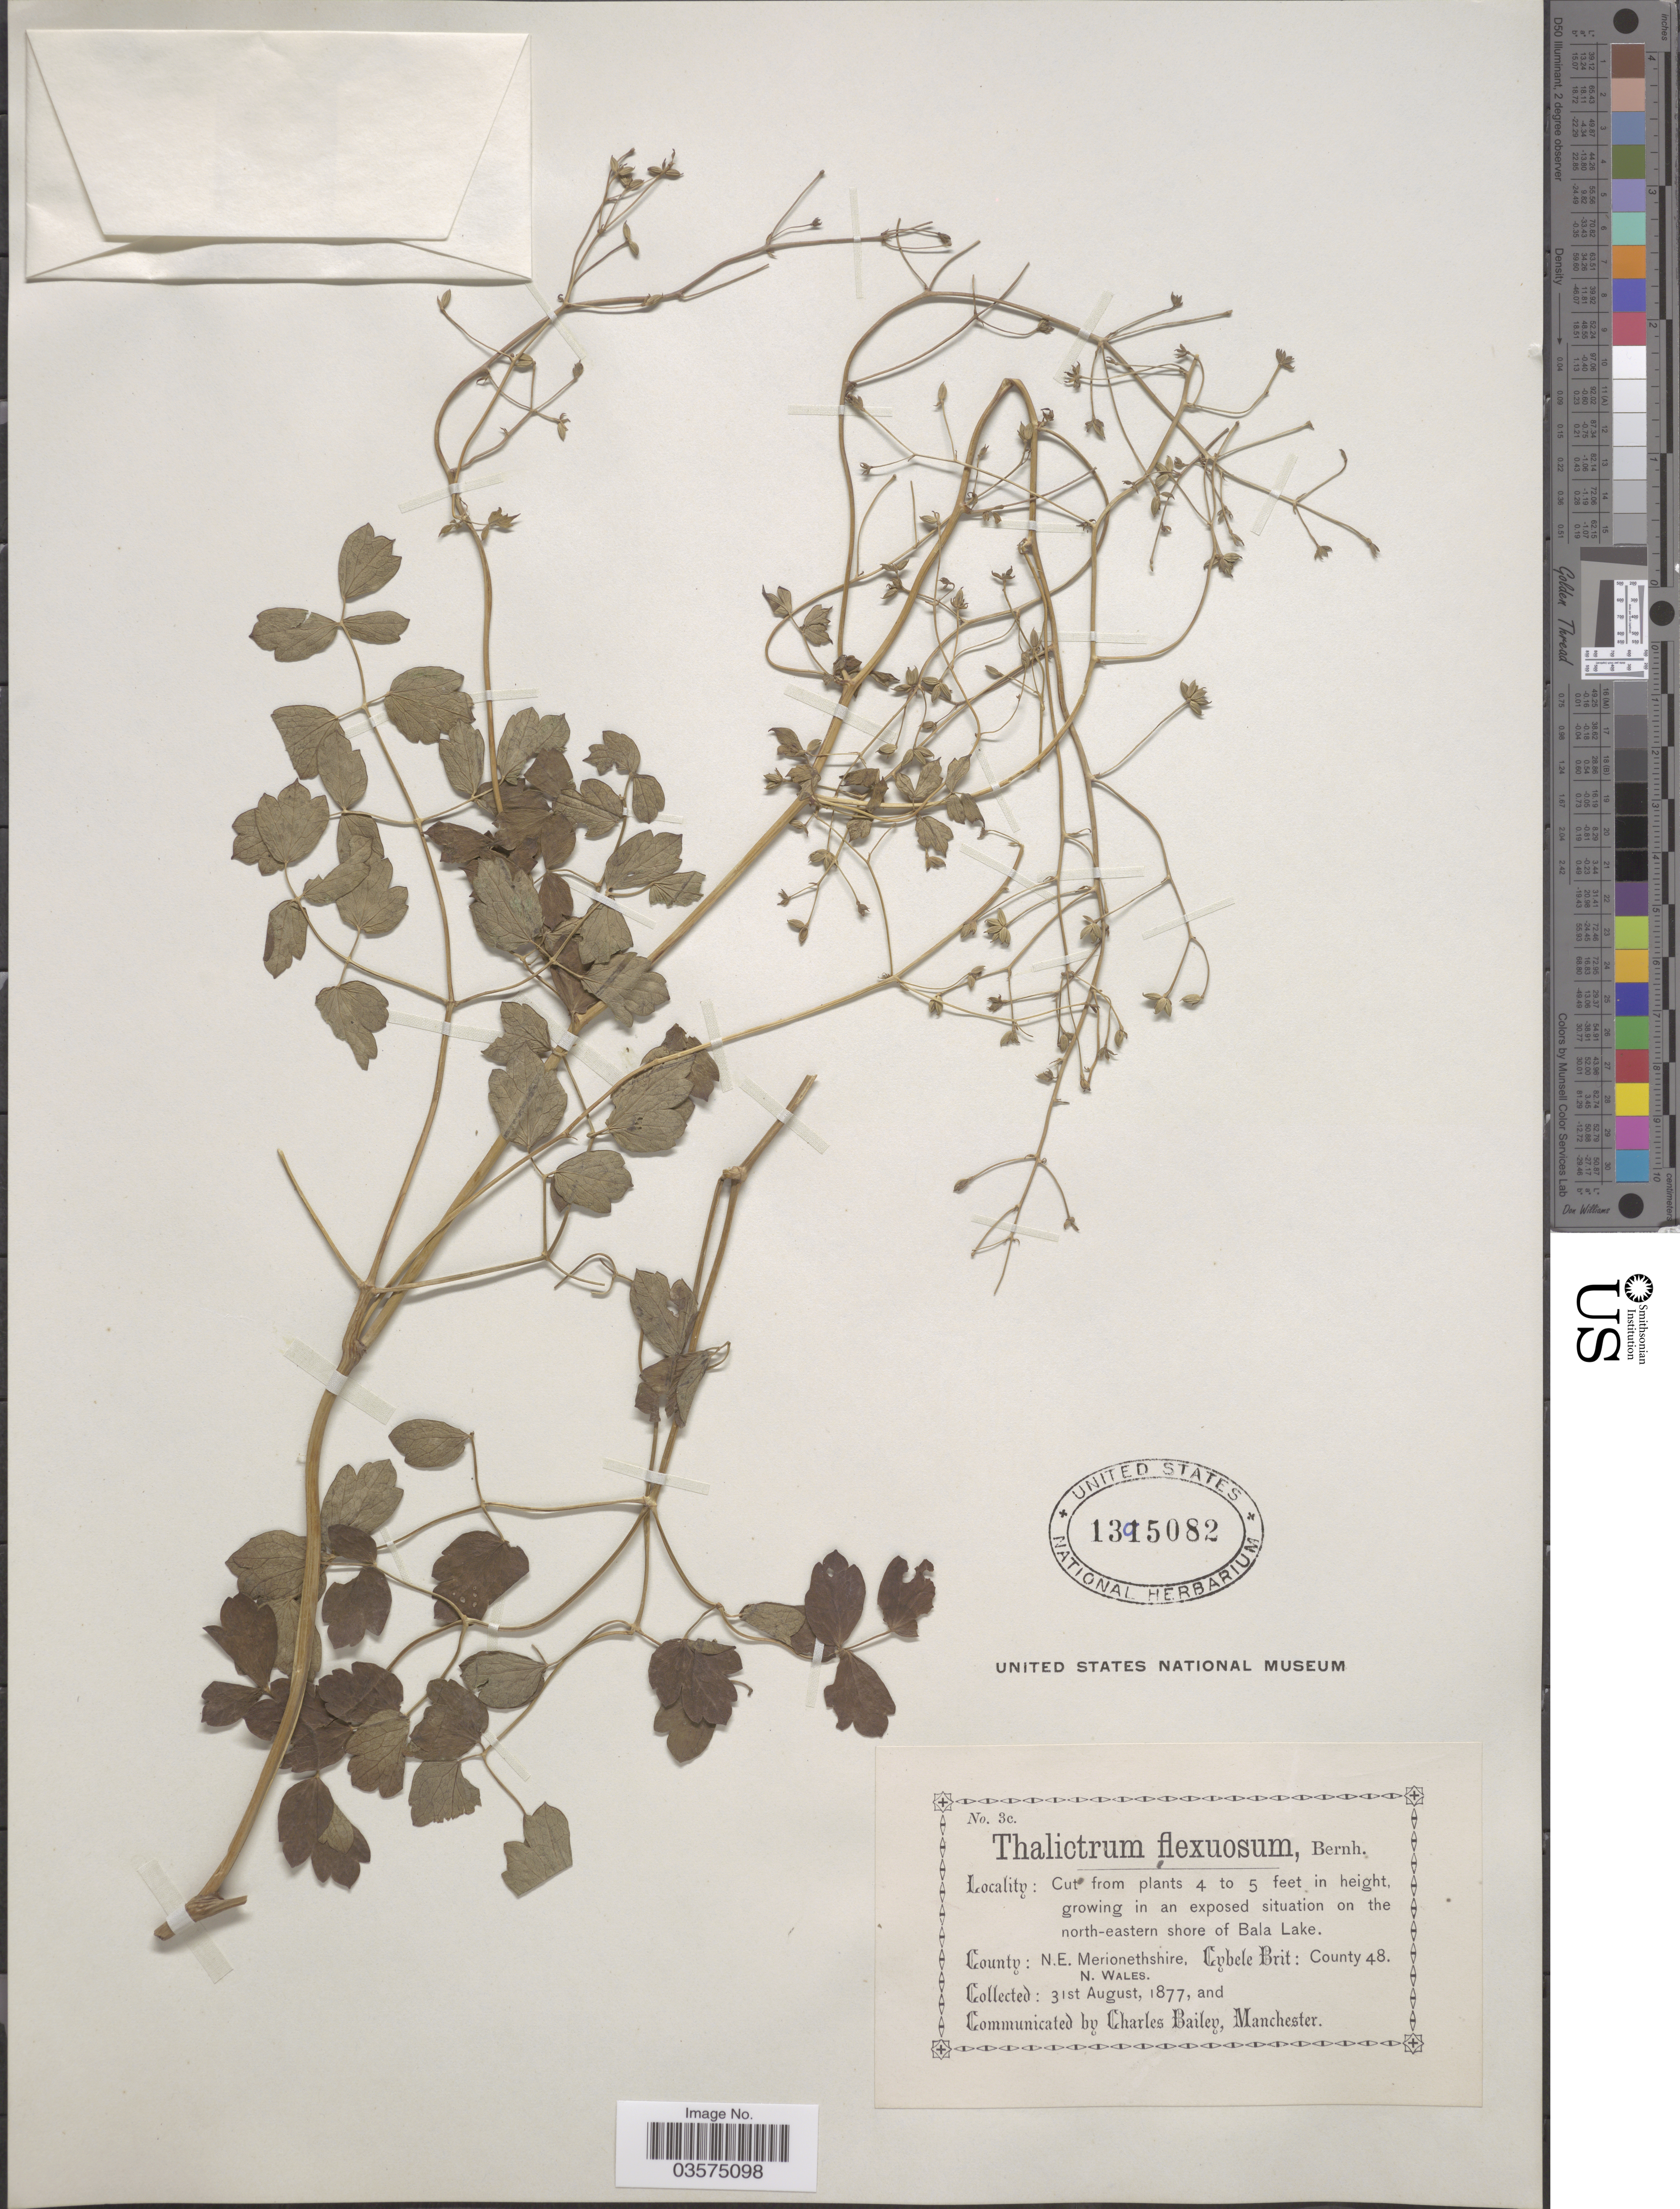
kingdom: Plantae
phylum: Tracheophyta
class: Magnoliopsida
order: Ranunculales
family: Ranunculaceae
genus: Thalictrum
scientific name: Thalictrum flexuosum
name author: Bernh.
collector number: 3c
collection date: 1877-08-31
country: United Kingdom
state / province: Wales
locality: On the north-eastern shore of Bala Lake. County: N.E. Merionethshire, Cobele Brit: County 48. N. Wales.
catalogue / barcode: US 1395082